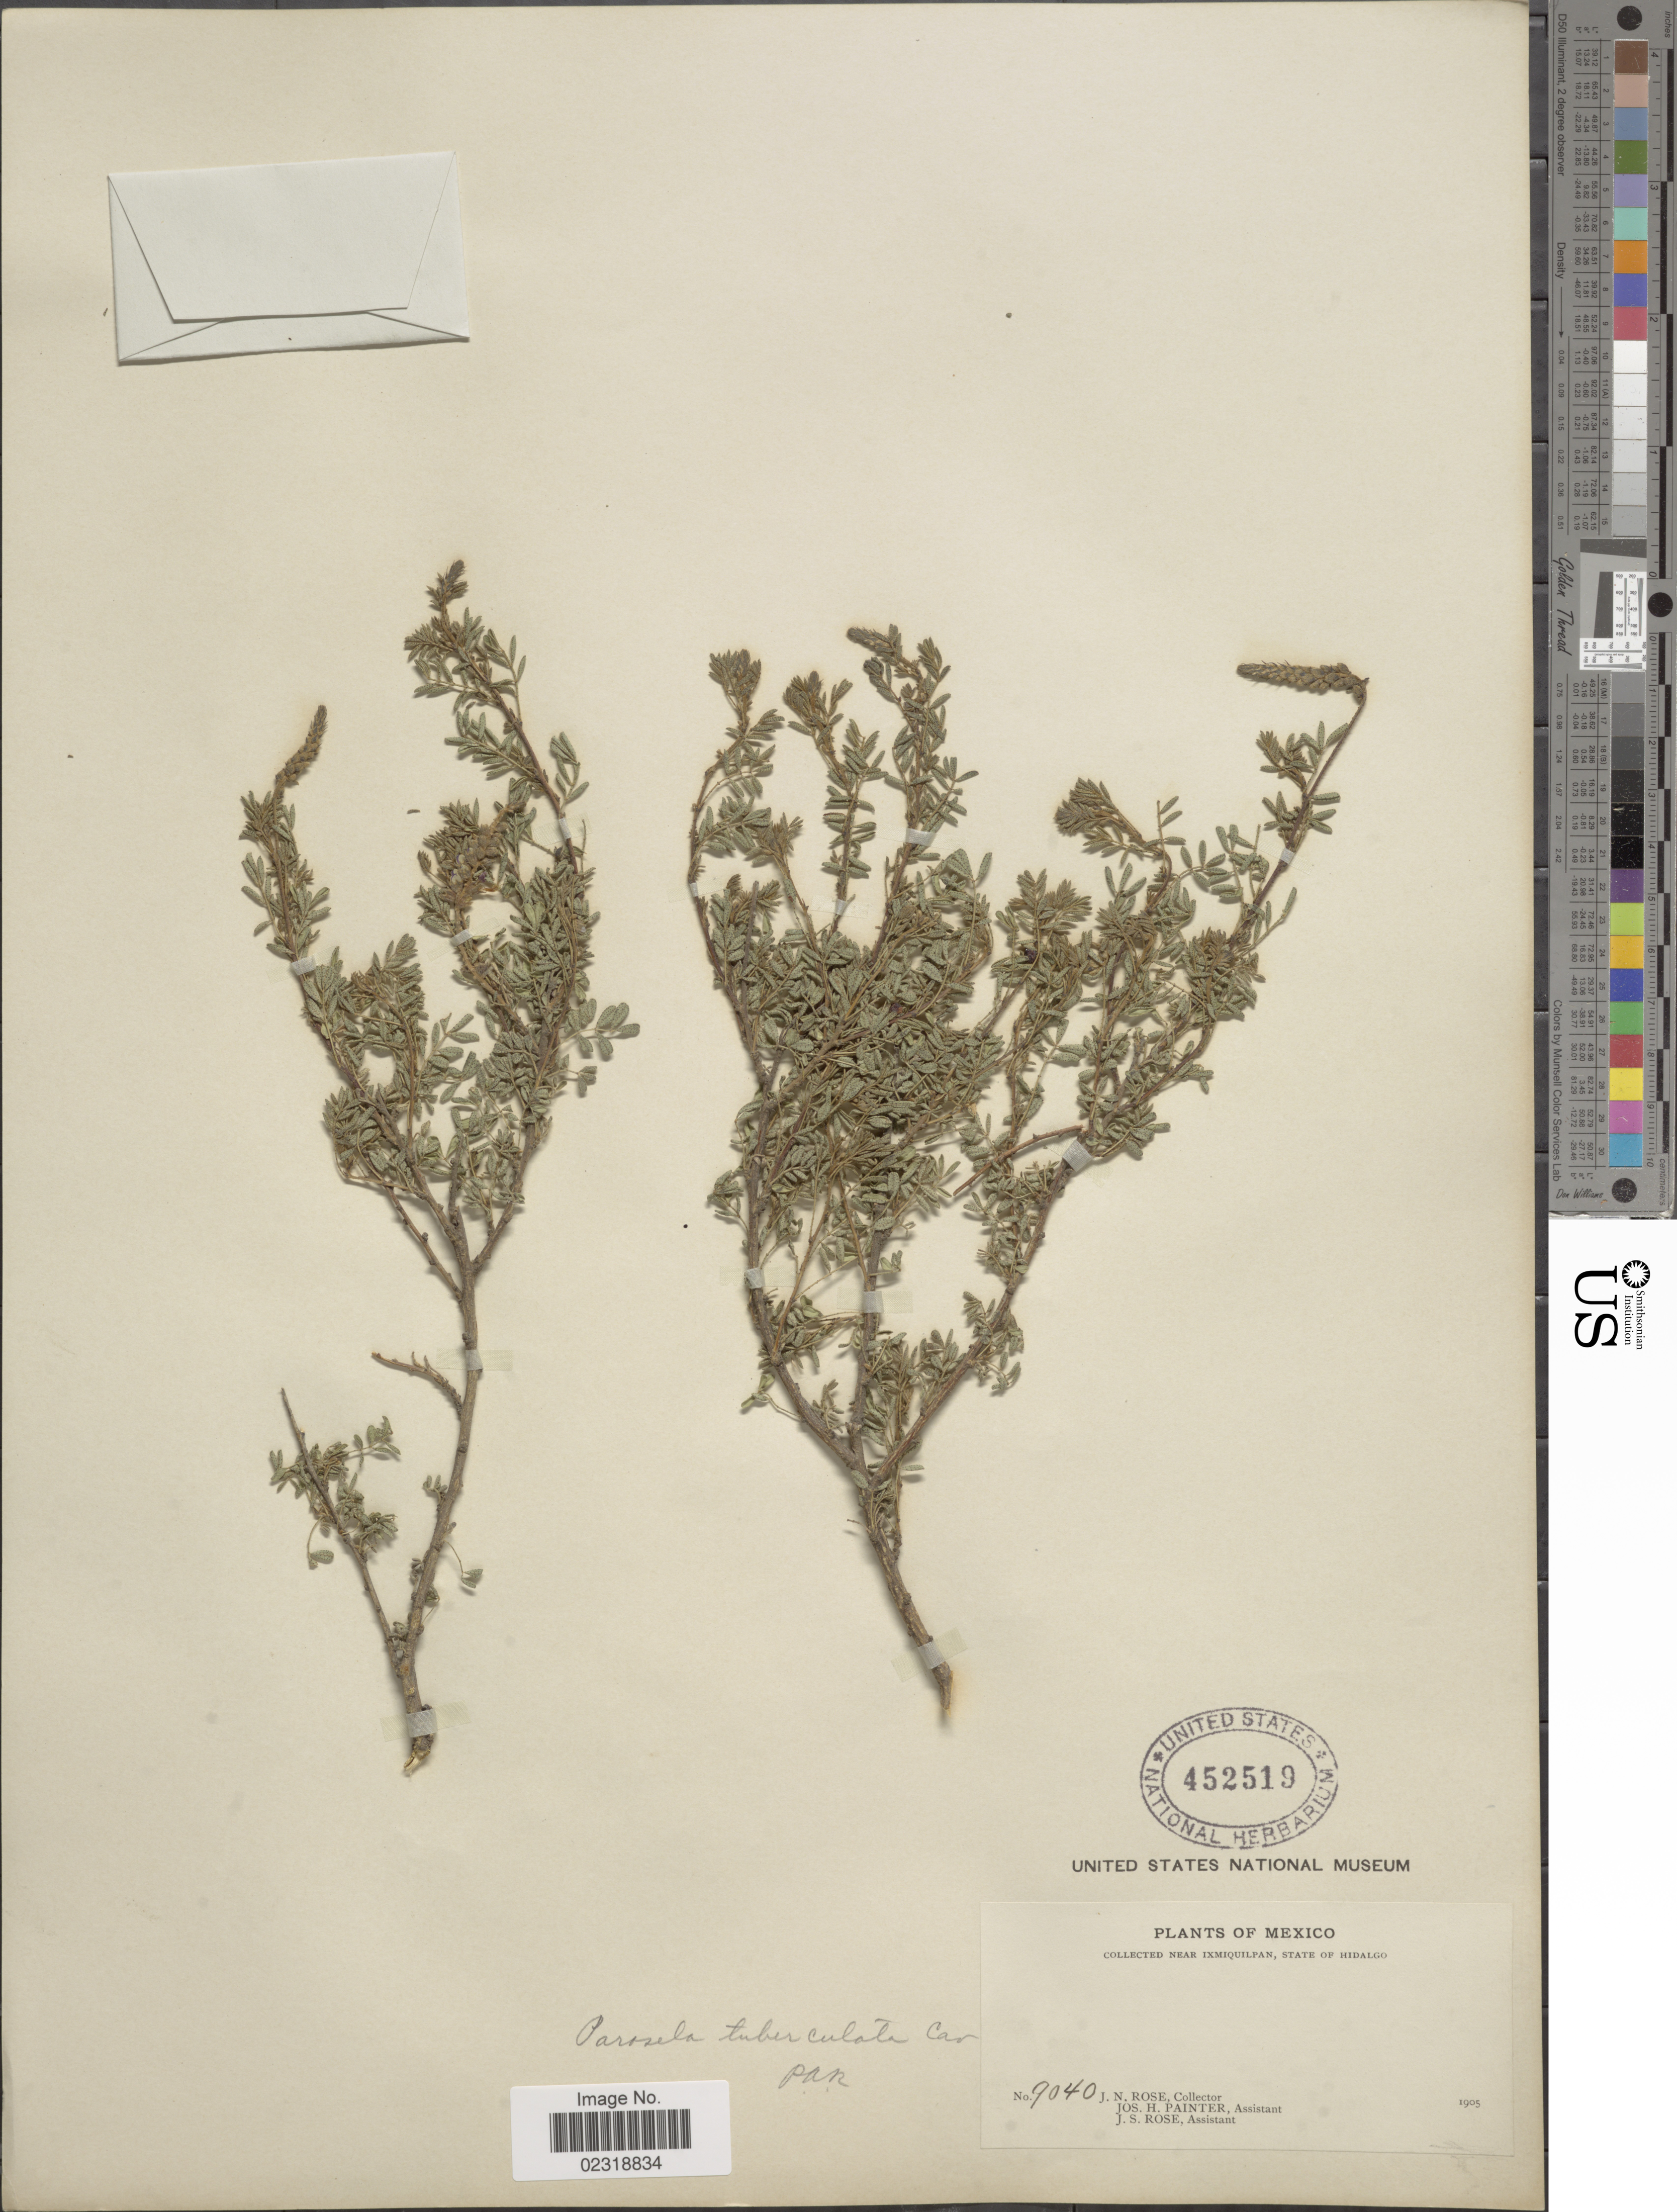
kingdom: Plantae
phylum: Tracheophyta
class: Magnoliopsida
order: Fabales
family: Fabaceae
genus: Dalea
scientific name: Dalea tuberculata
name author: Lag.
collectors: J. N. Rose, J. H. Painter & J. S. Rose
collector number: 9040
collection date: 1905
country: Mexico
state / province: Hidalgo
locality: Near Ixmiquilpan.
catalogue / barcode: US 452519